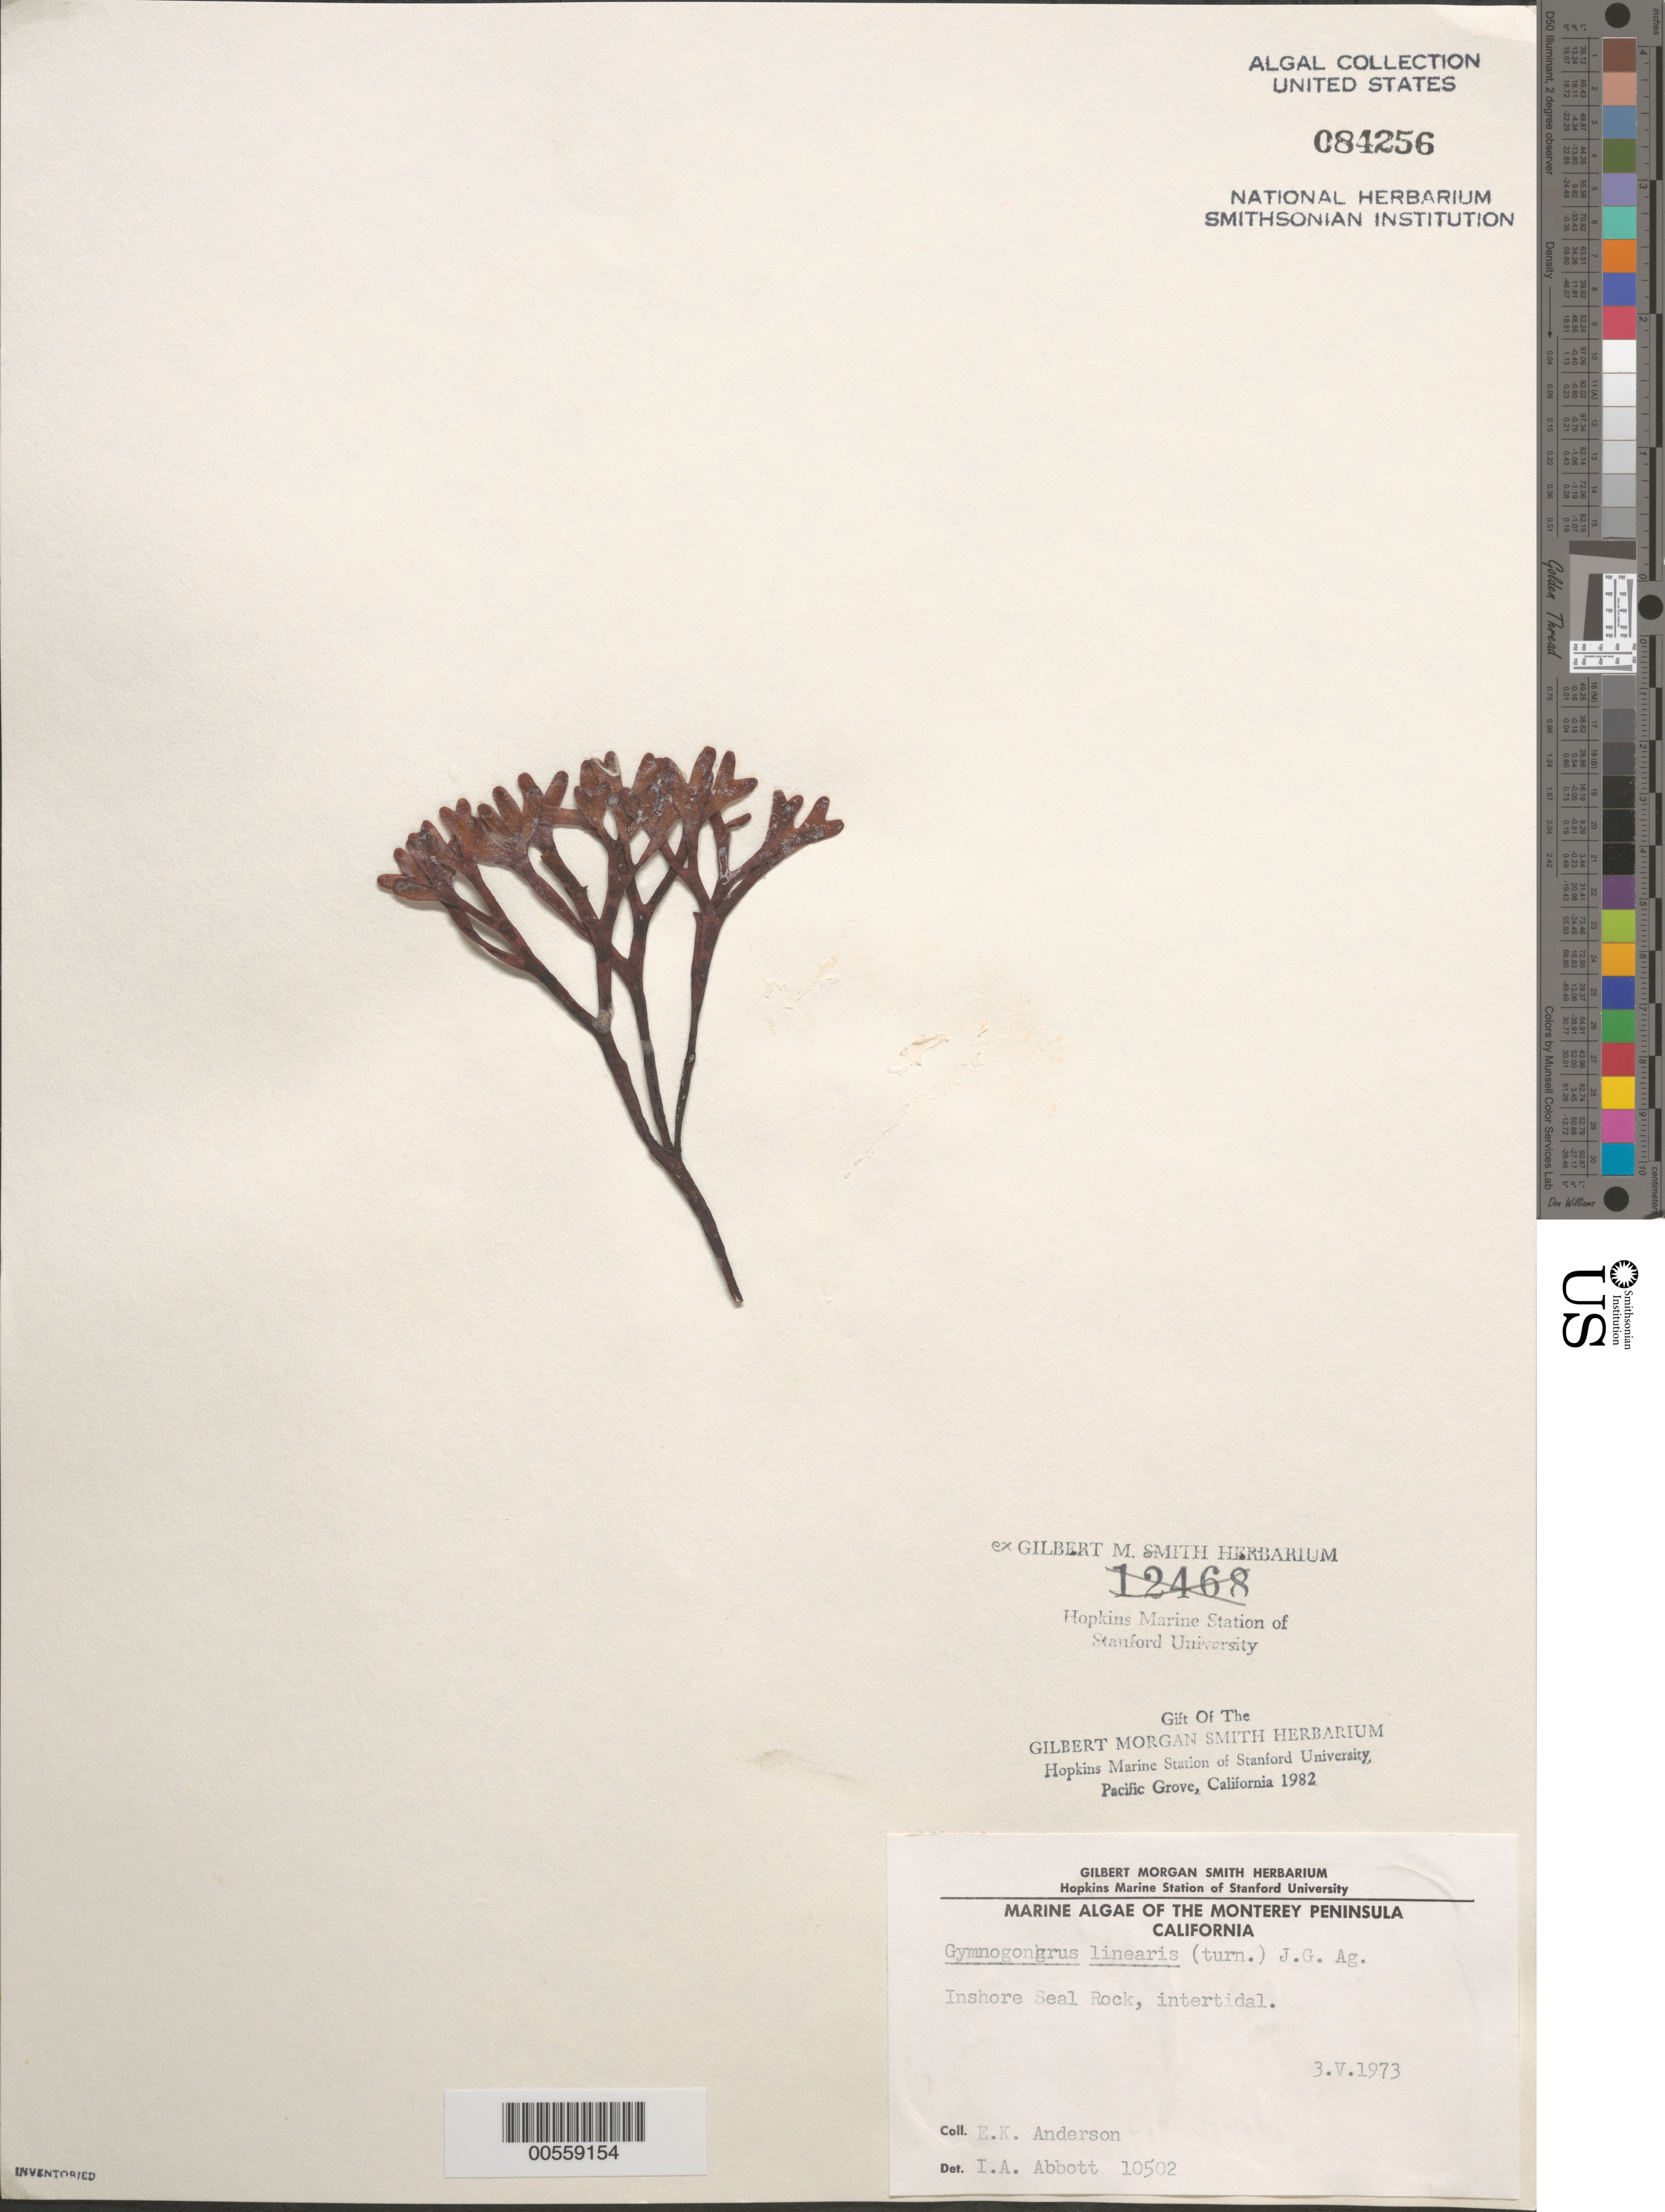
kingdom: Plantae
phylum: Rhodophyta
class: Florideophyceae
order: Gigartinales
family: Phyllophoraceae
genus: Ahnfeltiopsis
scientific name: Ahnfeltiopsis linearis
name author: (C. Agardh) P.C. Silva & DeCew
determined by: Algae name updating Project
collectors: E. K. Anderson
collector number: IAA 10502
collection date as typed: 03 May 1973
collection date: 1973-05-03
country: United States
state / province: California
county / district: Monterey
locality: Seal Rock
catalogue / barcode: US 84256